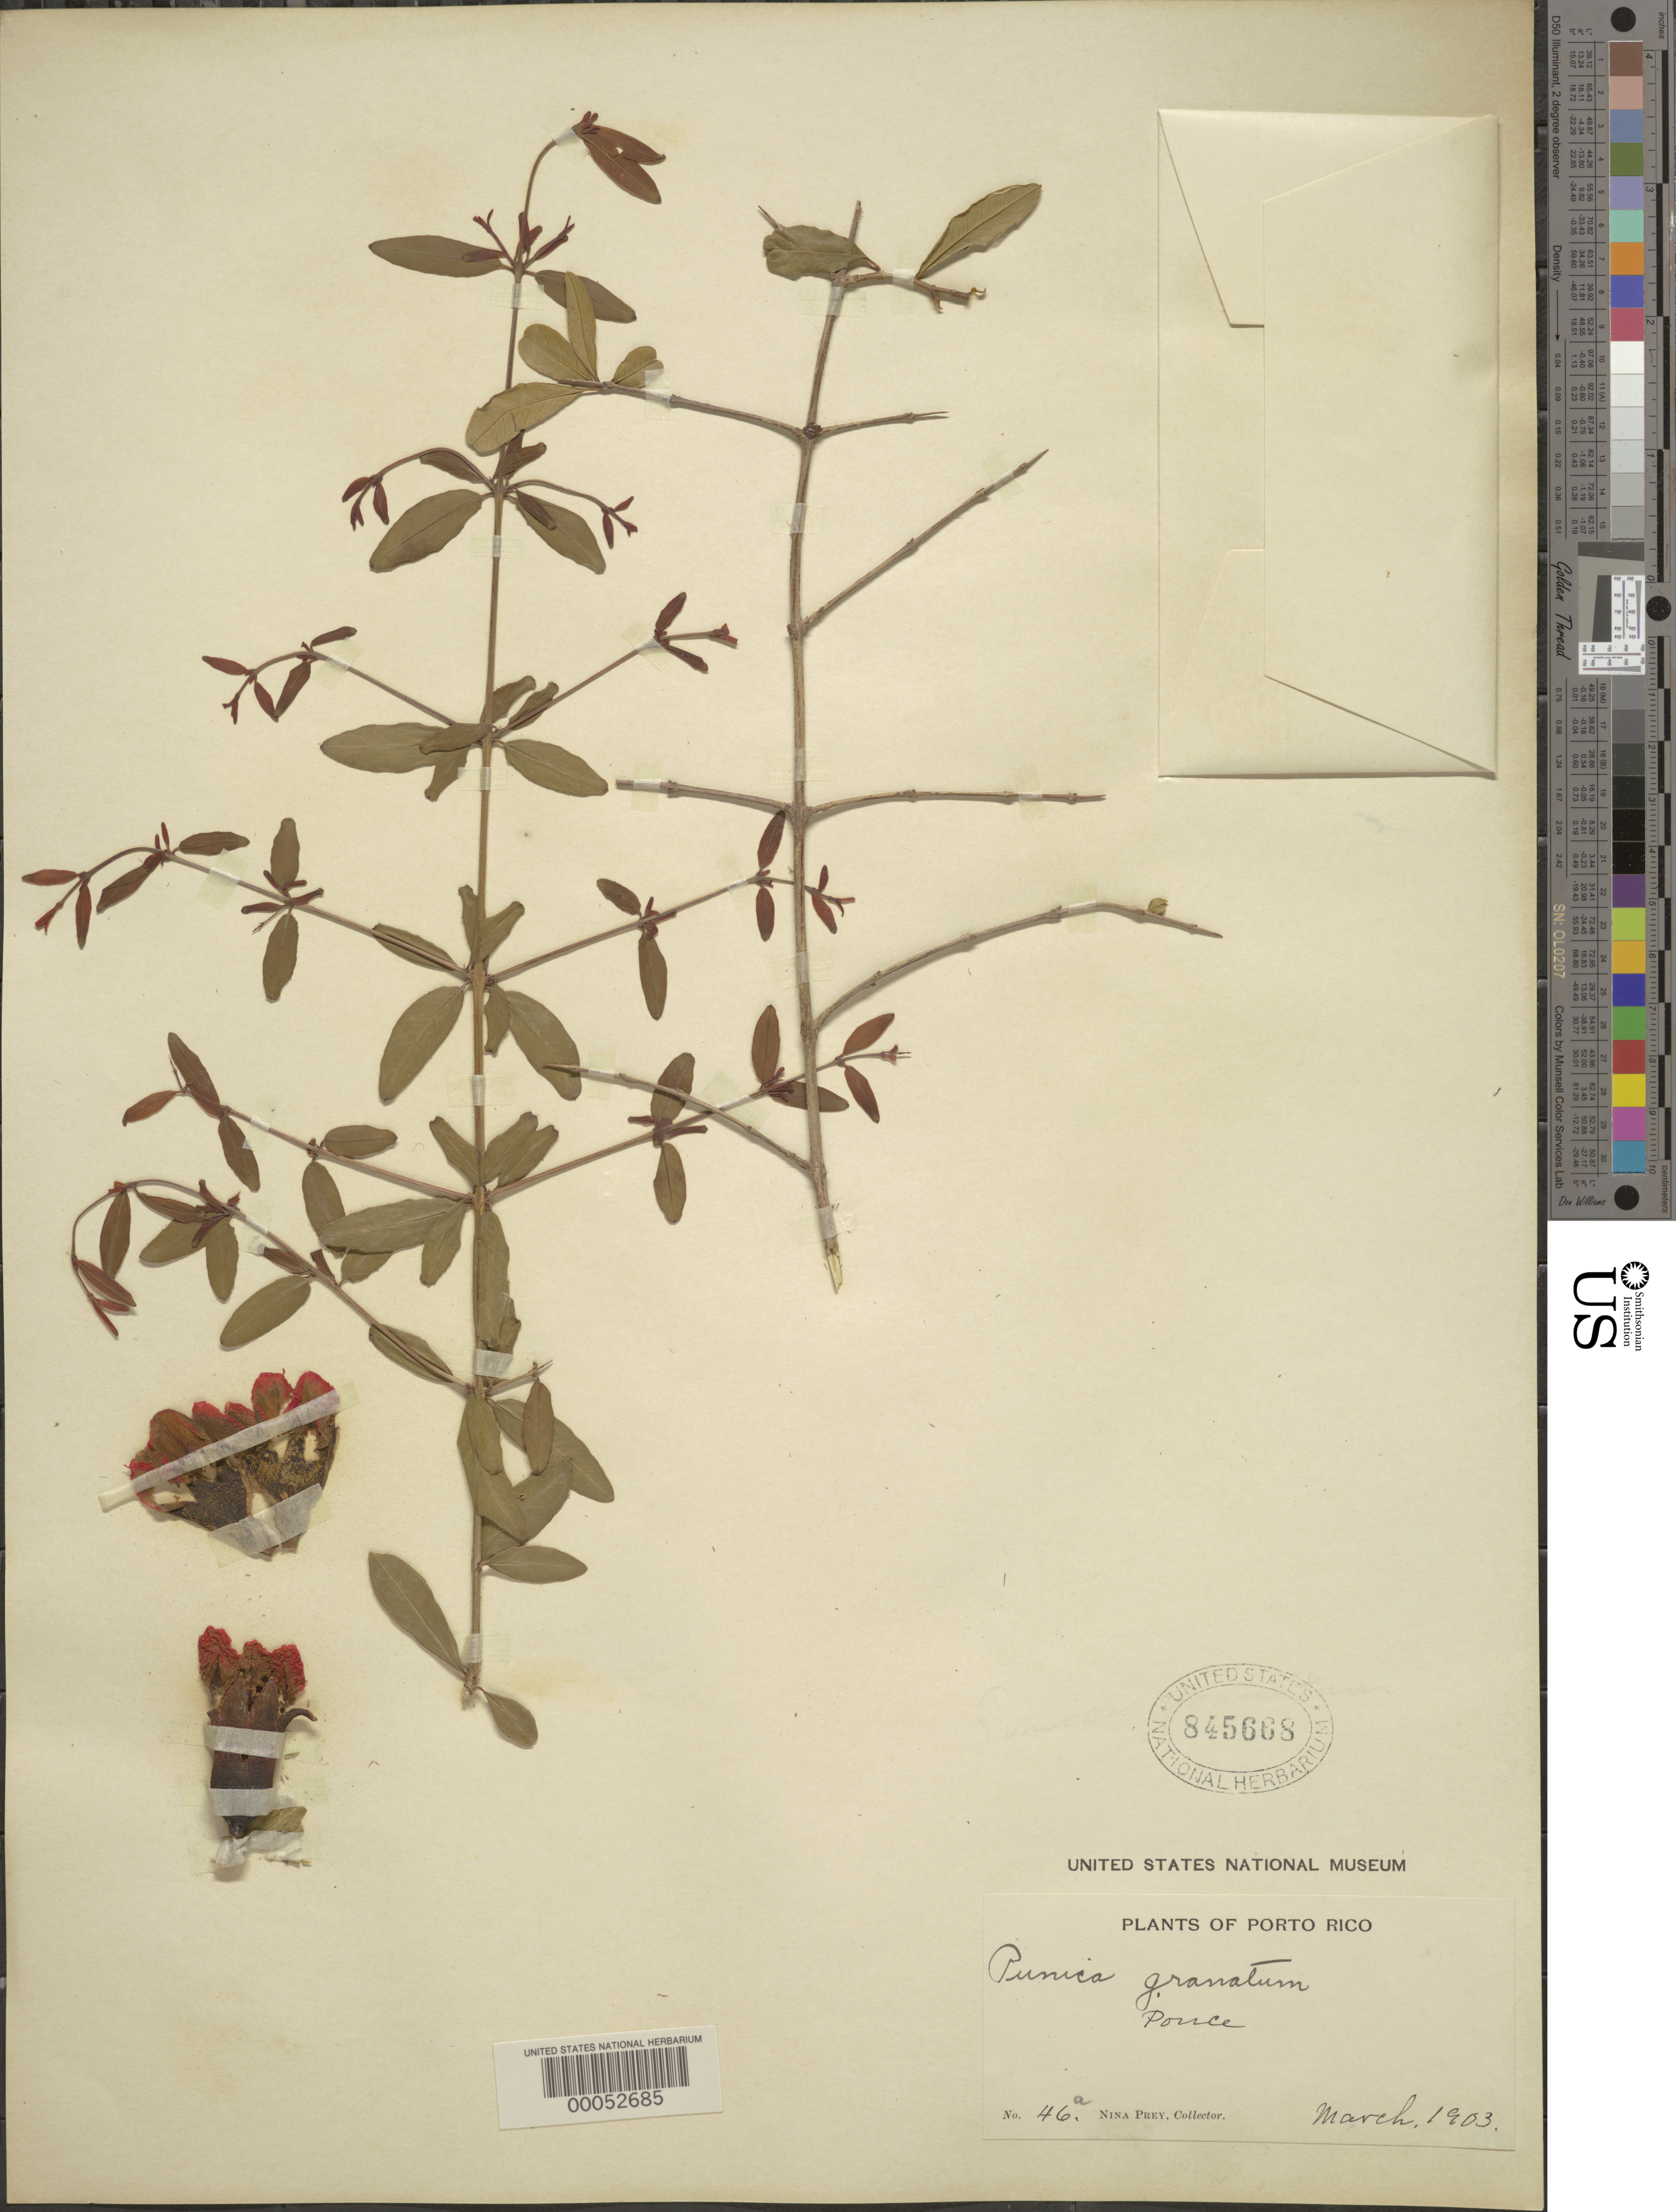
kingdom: Plantae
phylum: Tracheophyta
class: Magnoliopsida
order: Myrtales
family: Lythraceae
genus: Punica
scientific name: Punica granatum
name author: L.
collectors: N. Prey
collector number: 46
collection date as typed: Mar 1903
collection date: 1903-03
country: Puerto Rico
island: Greater Antilles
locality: Sierra de Naguabo ad Rio Blanco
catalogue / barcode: US 845668